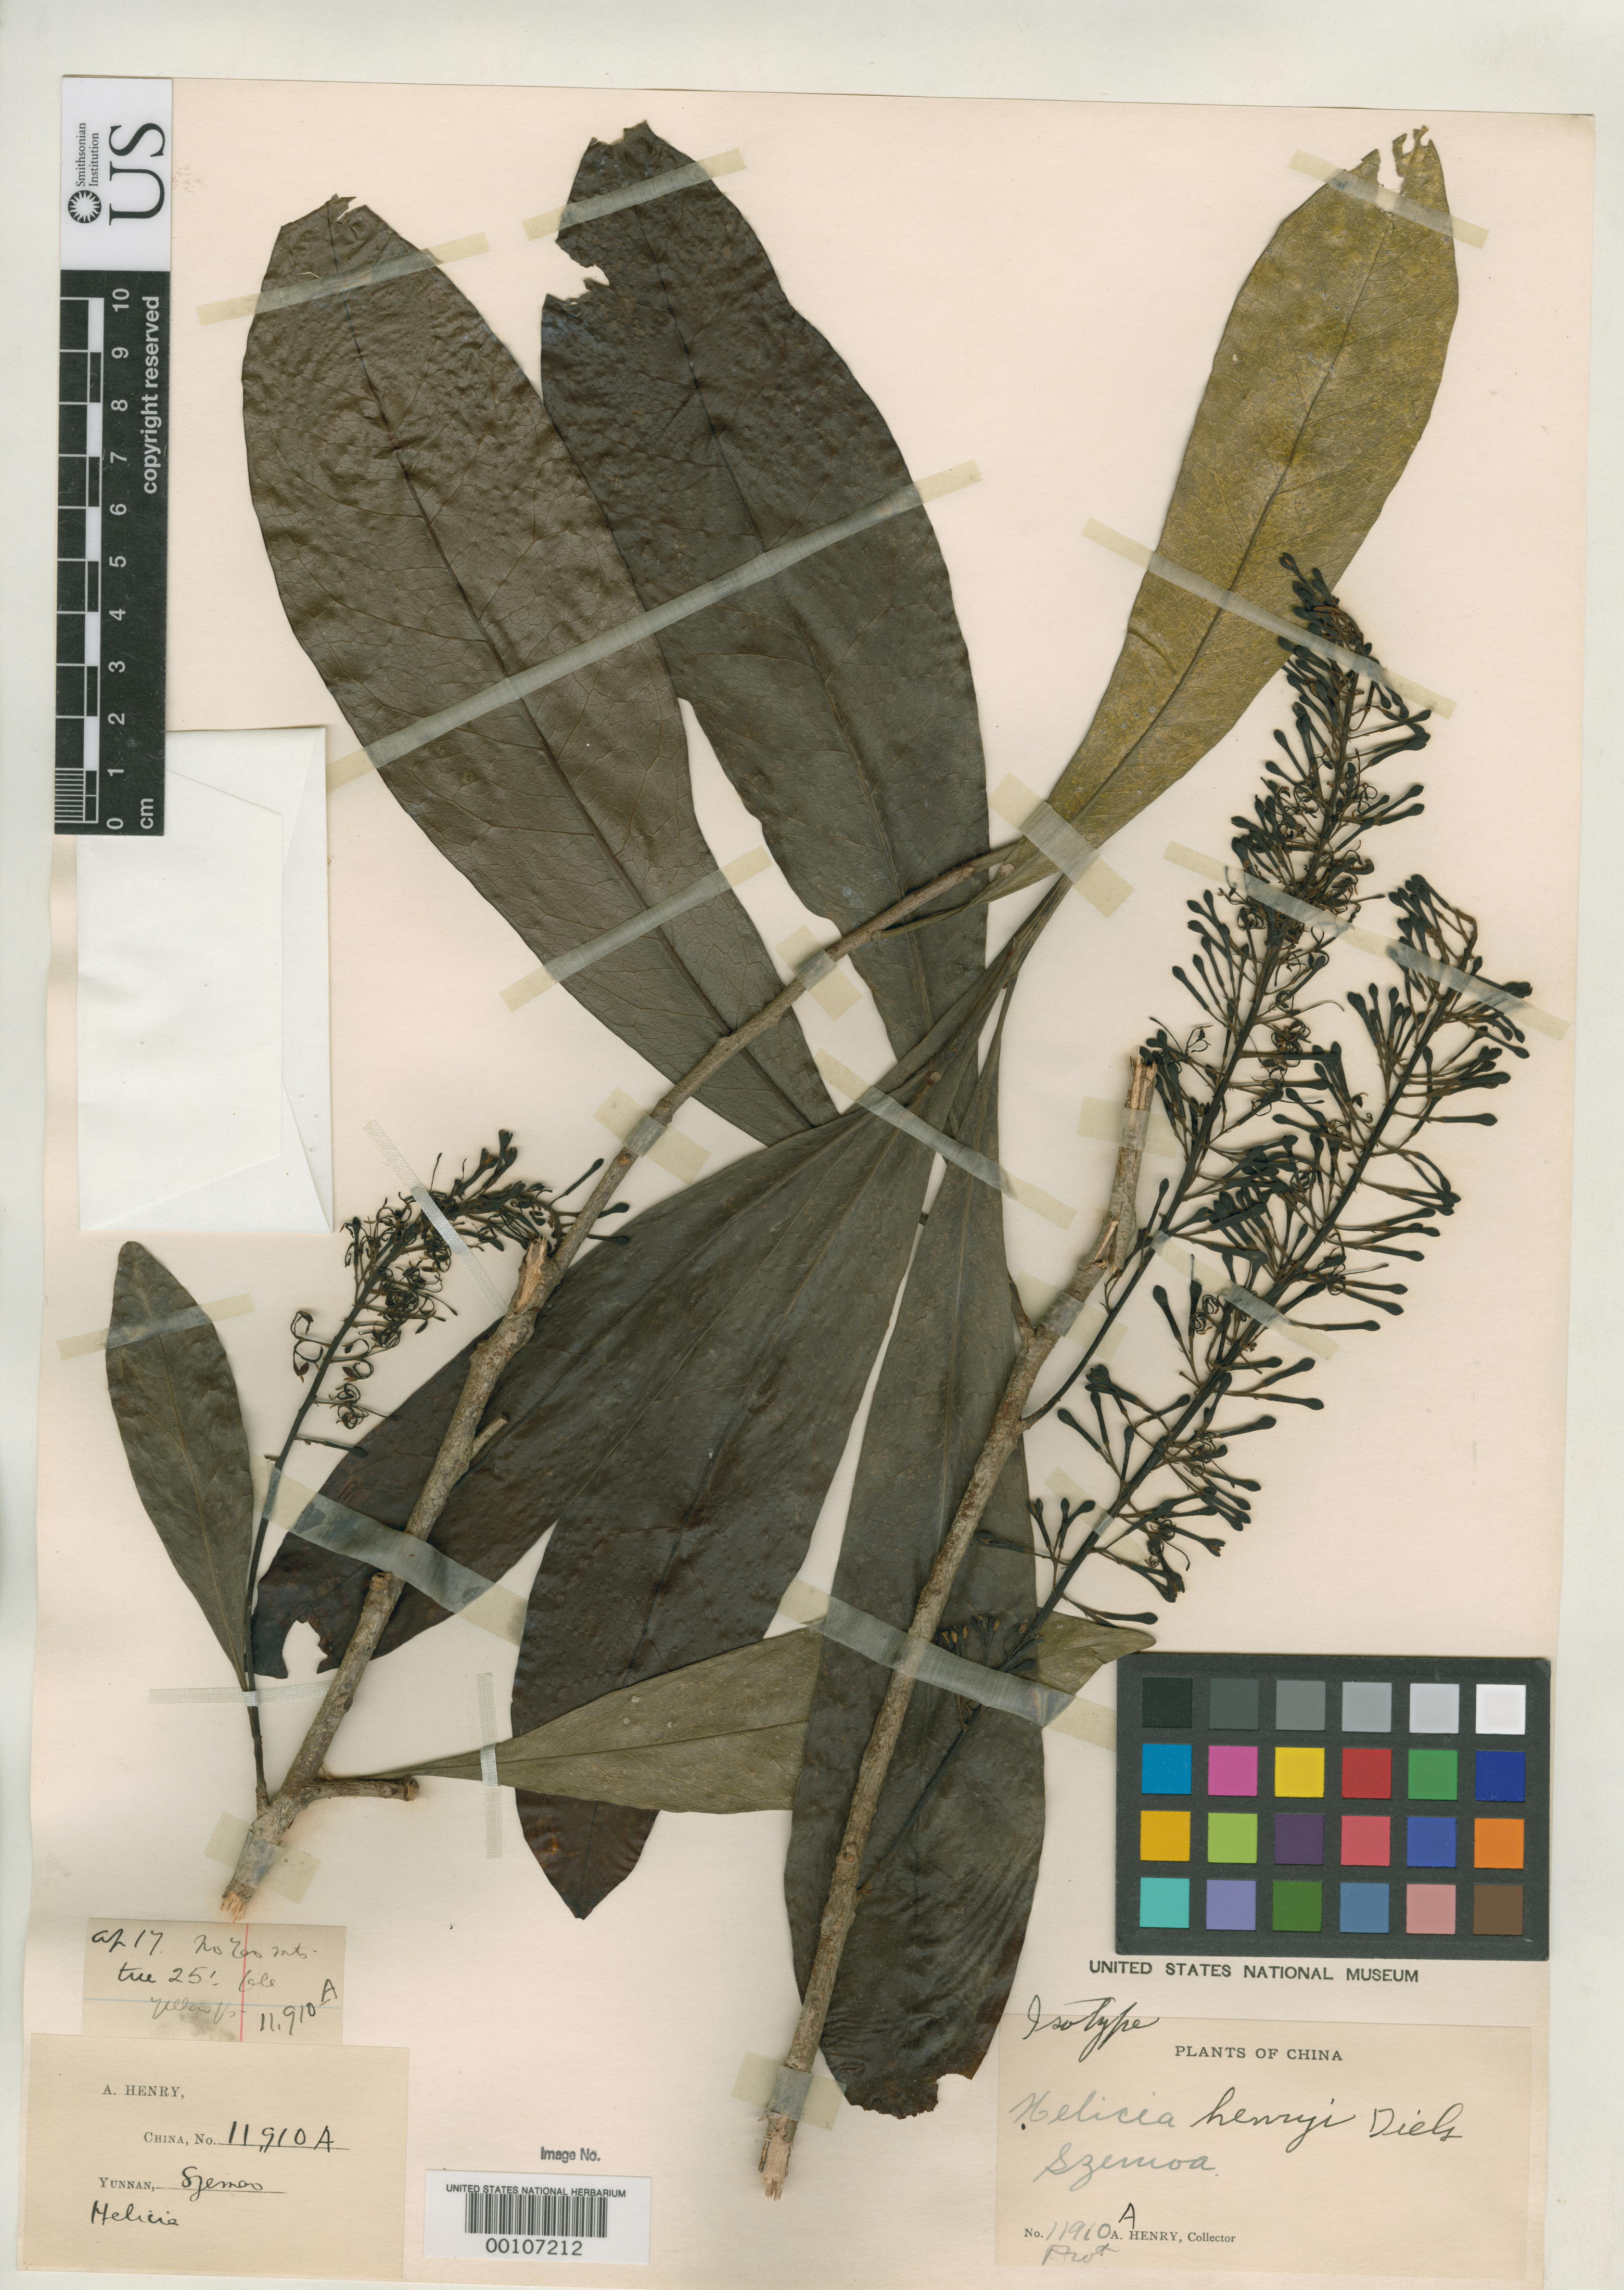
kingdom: Plantae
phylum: Tracheophyta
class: Magnoliopsida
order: Proteales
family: Proteaceae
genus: Helicia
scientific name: Helicia henryi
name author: Diels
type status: Isotype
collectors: A. Henry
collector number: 11910 A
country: China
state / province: Yunnan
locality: Szemoa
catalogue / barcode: US 458693